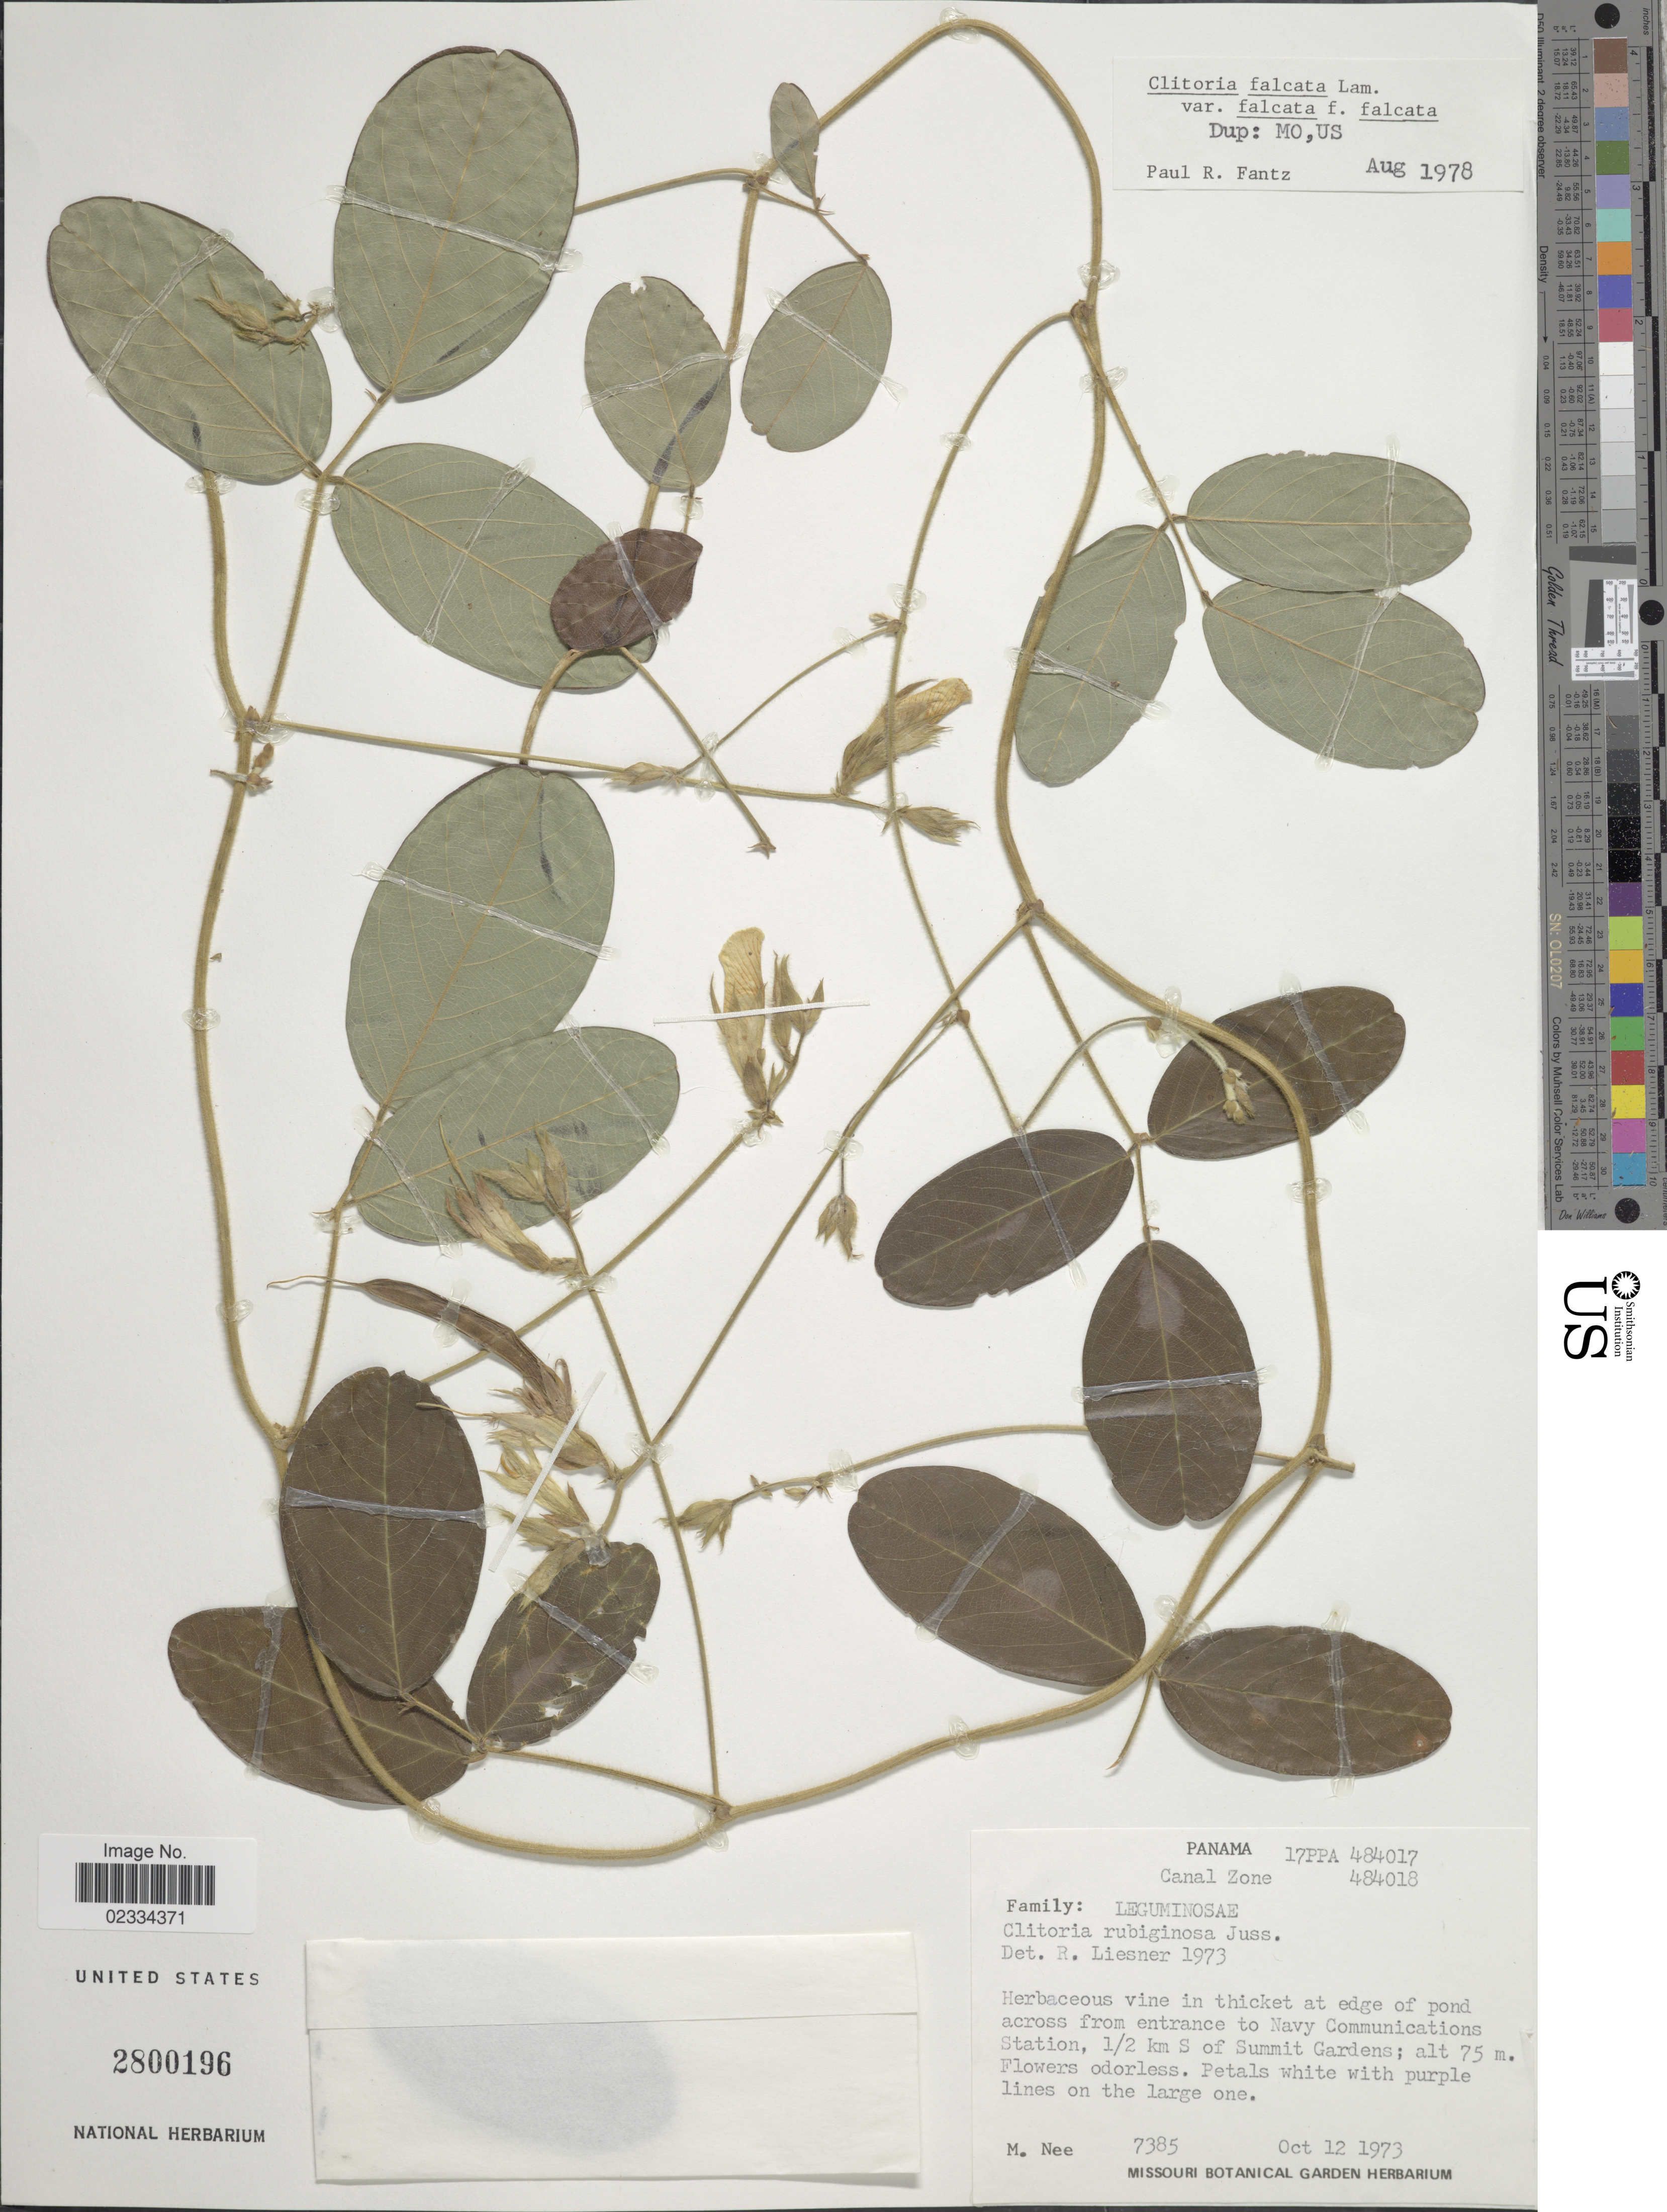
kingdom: Plantae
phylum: Tracheophyta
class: Magnoliopsida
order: Fabales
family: Fabaceae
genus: Clitoria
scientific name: Clitoria falcata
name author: Lam.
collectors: M. Nee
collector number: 7385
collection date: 1973-10-12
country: Panama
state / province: Colón / Panamá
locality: Canal Zone. across from entrance to Navy Communications Station, 1/2 km S of Summit Gardens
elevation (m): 75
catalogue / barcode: US 2800196